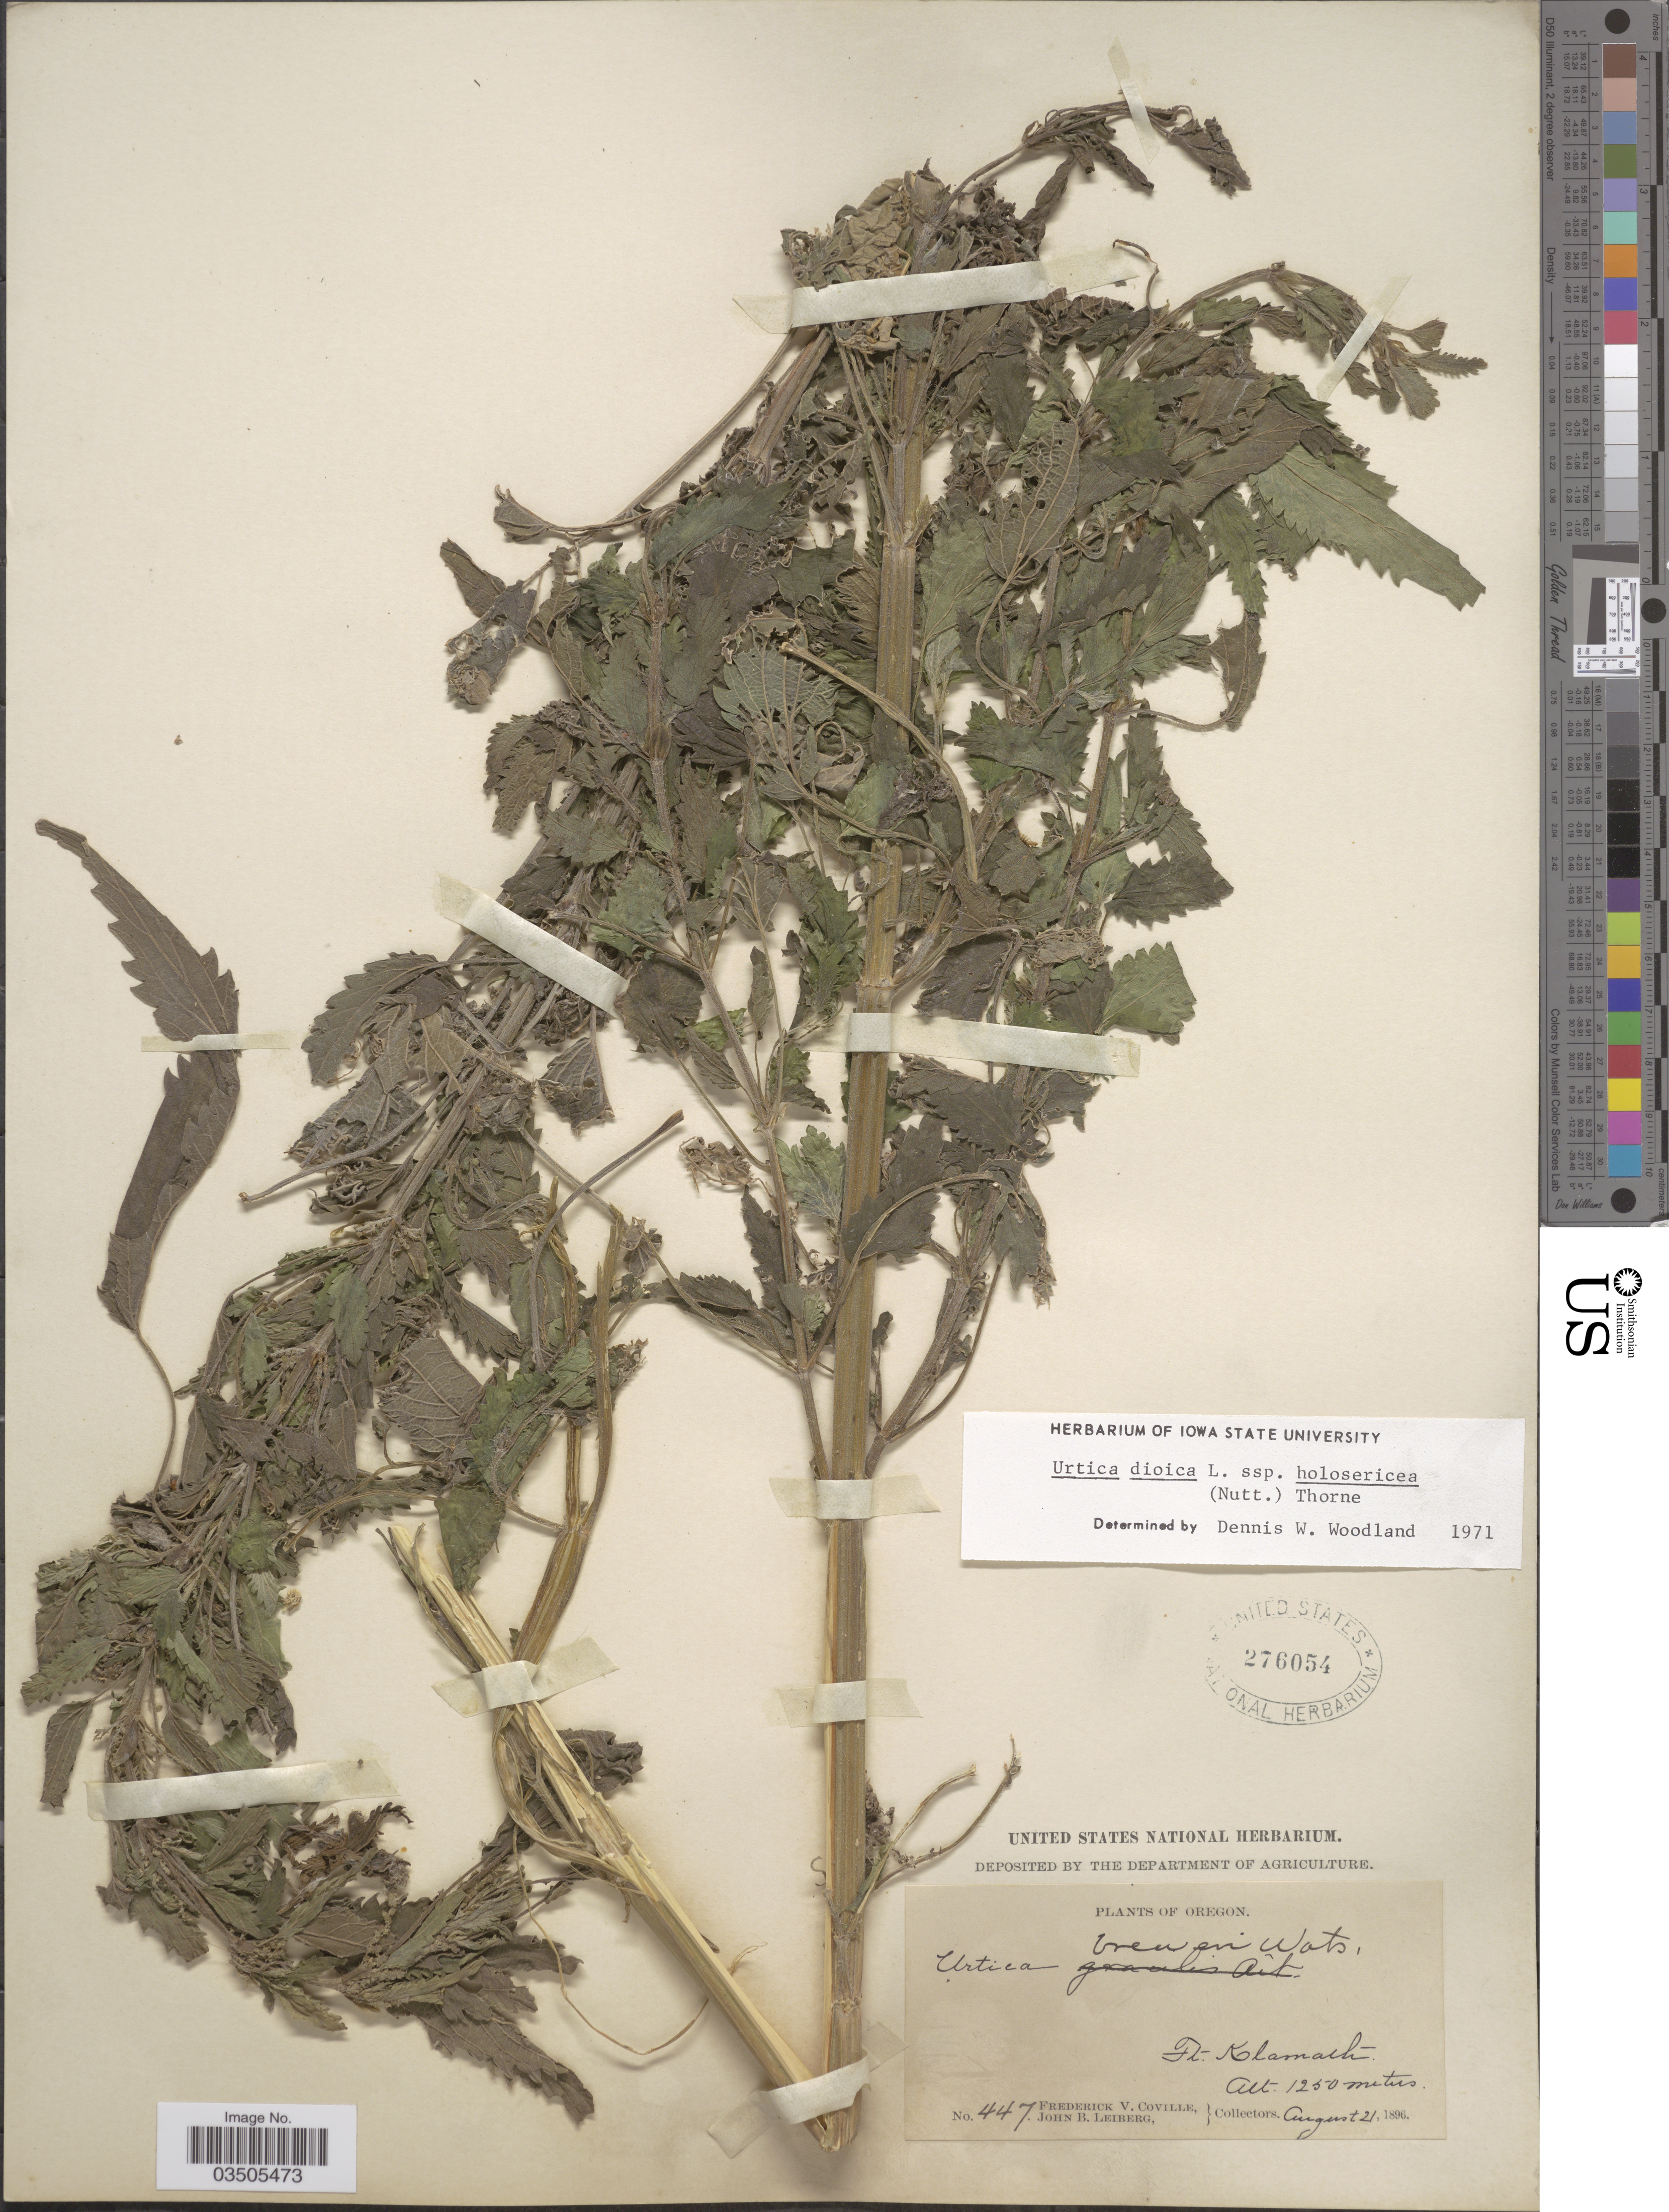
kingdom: Plantae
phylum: Tracheophyta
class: Magnoliopsida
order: Rosales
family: Urticaceae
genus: Urtica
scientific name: Urtica dioica subsp. holosericea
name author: (Nutt.) Thorne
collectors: F. V. Coville & J. B. Leiberg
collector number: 447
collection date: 1896-08-21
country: United States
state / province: Oregon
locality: Ft. Klamath.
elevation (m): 1250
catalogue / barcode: US 276054